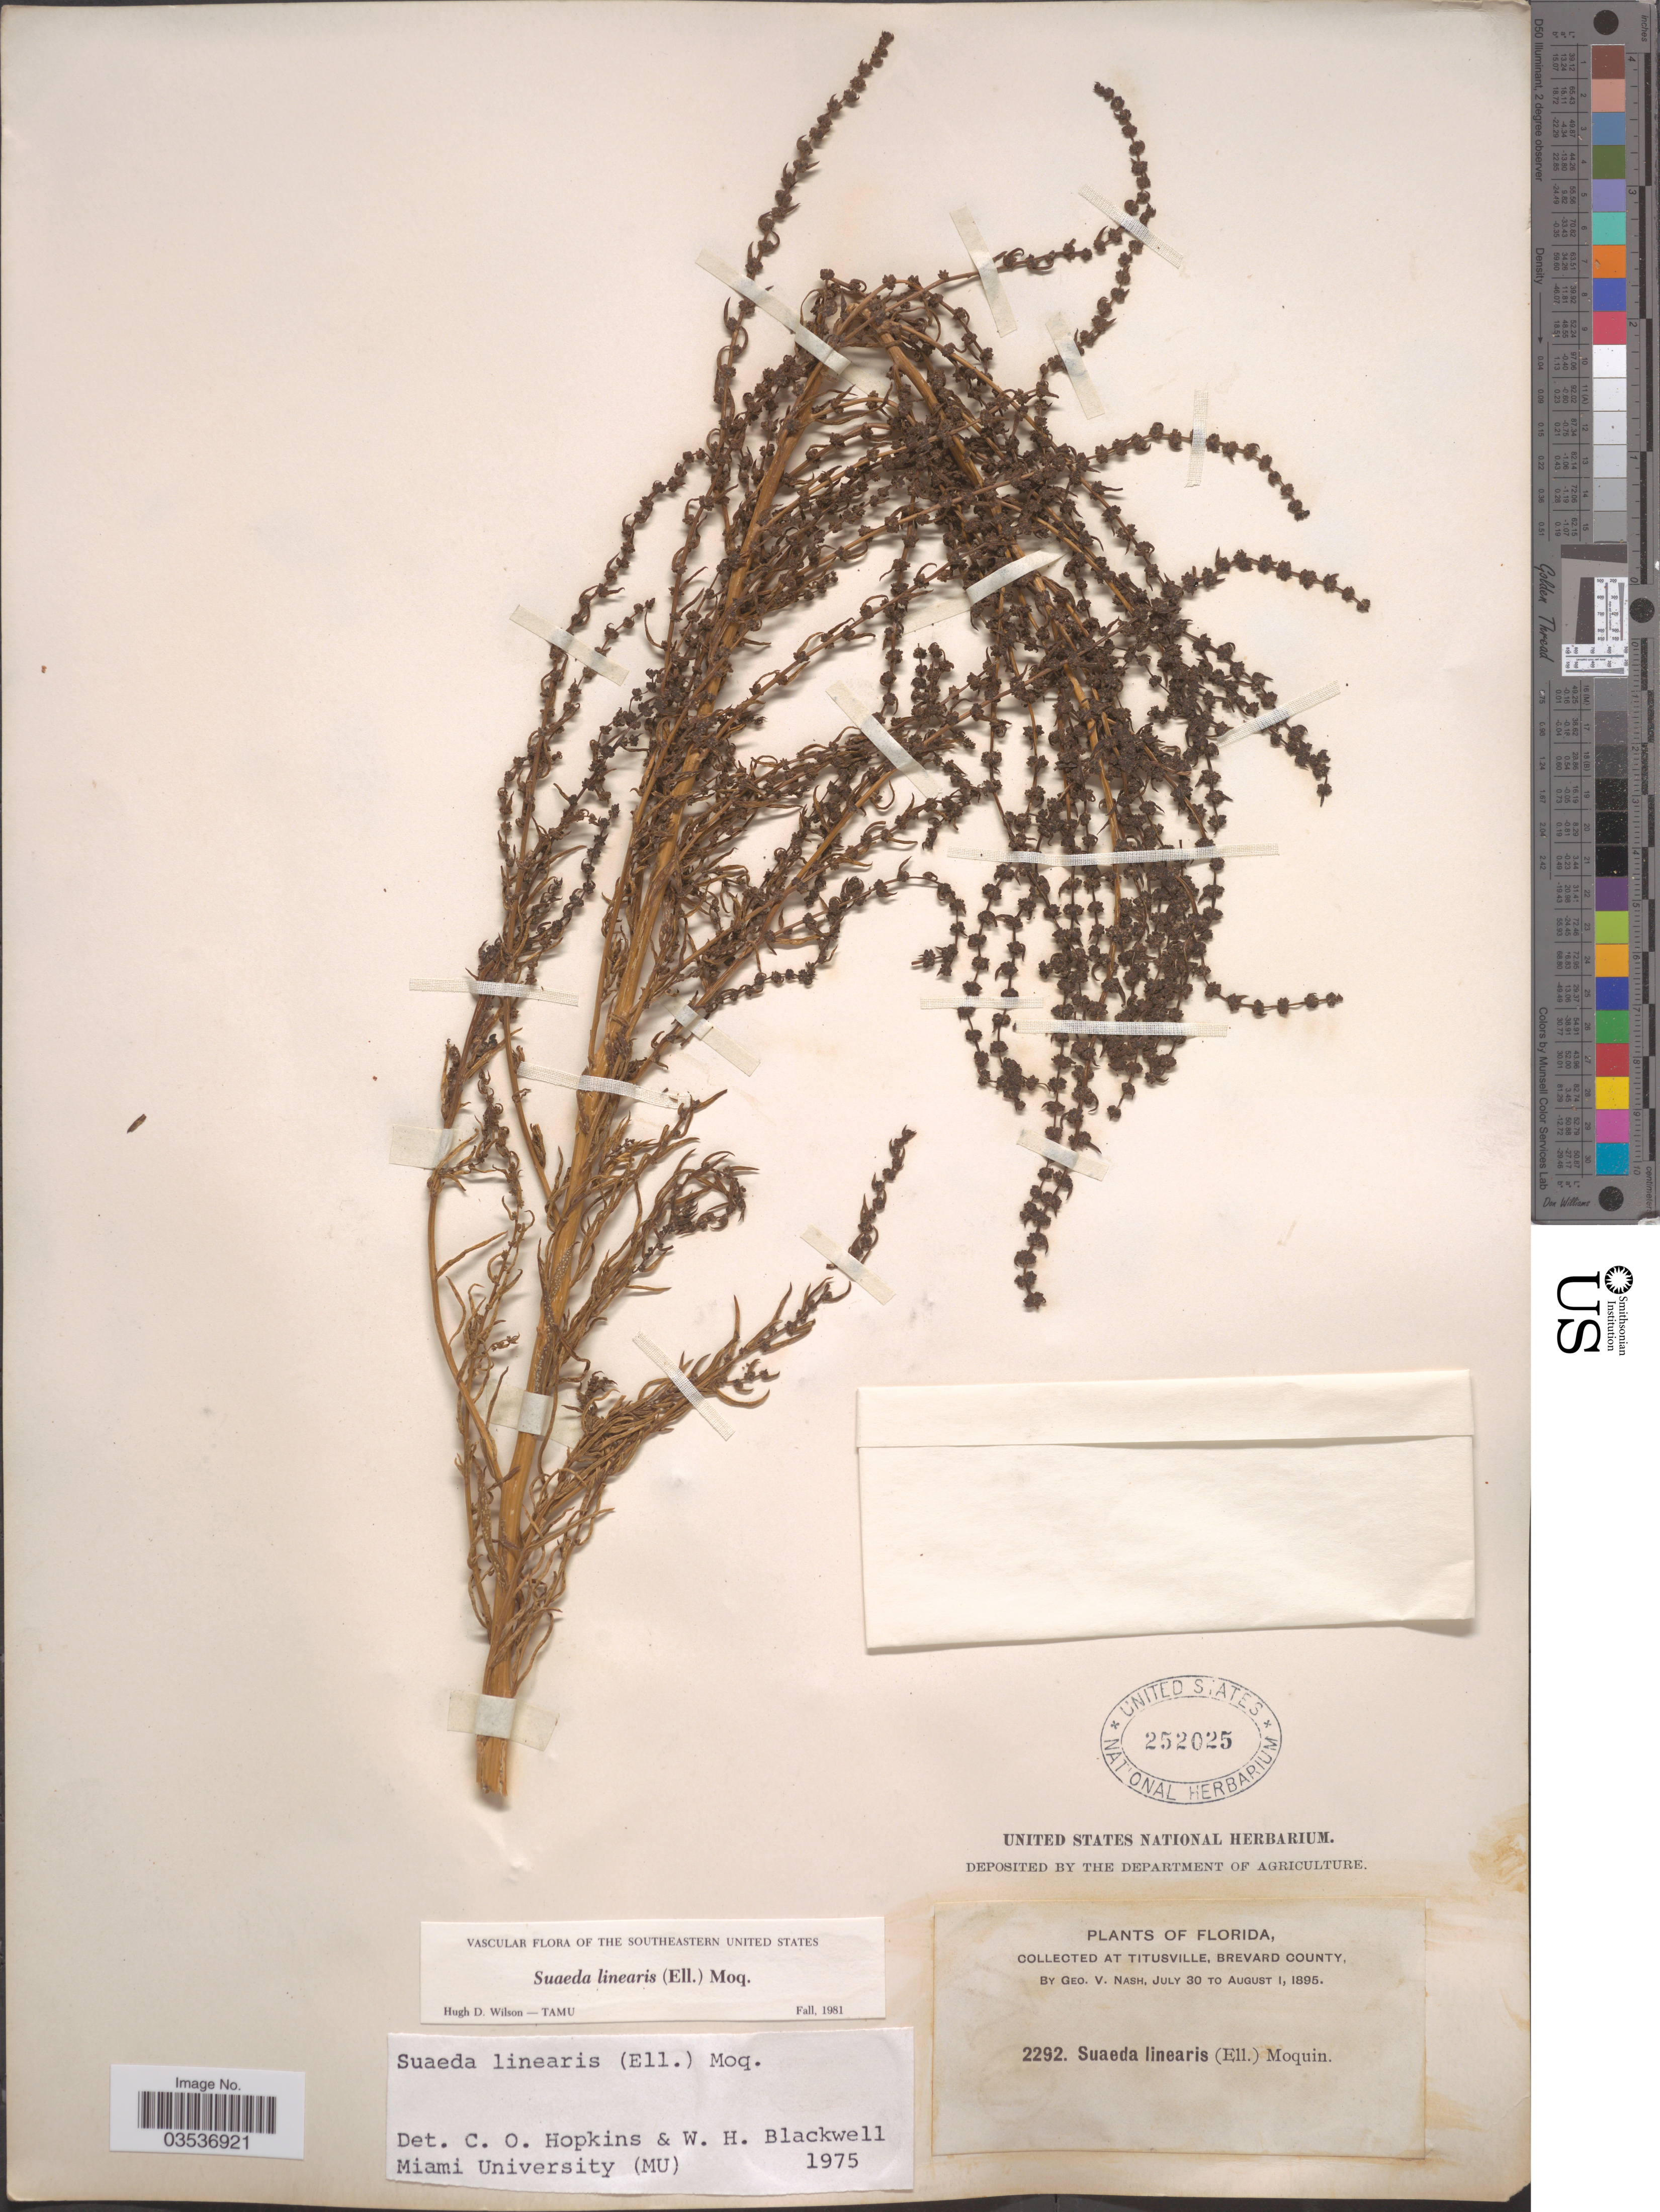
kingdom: Plantae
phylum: Tracheophyta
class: Magnoliopsida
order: Caryophyllales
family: Amaranthaceae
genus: Dondia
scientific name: Dondia linearis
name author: (Elliott) A. Heller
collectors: G. V. Nash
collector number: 292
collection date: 1895-07-30/1895-08-01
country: United States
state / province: Florida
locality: At Titusville, Brevard County.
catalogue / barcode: US 252025